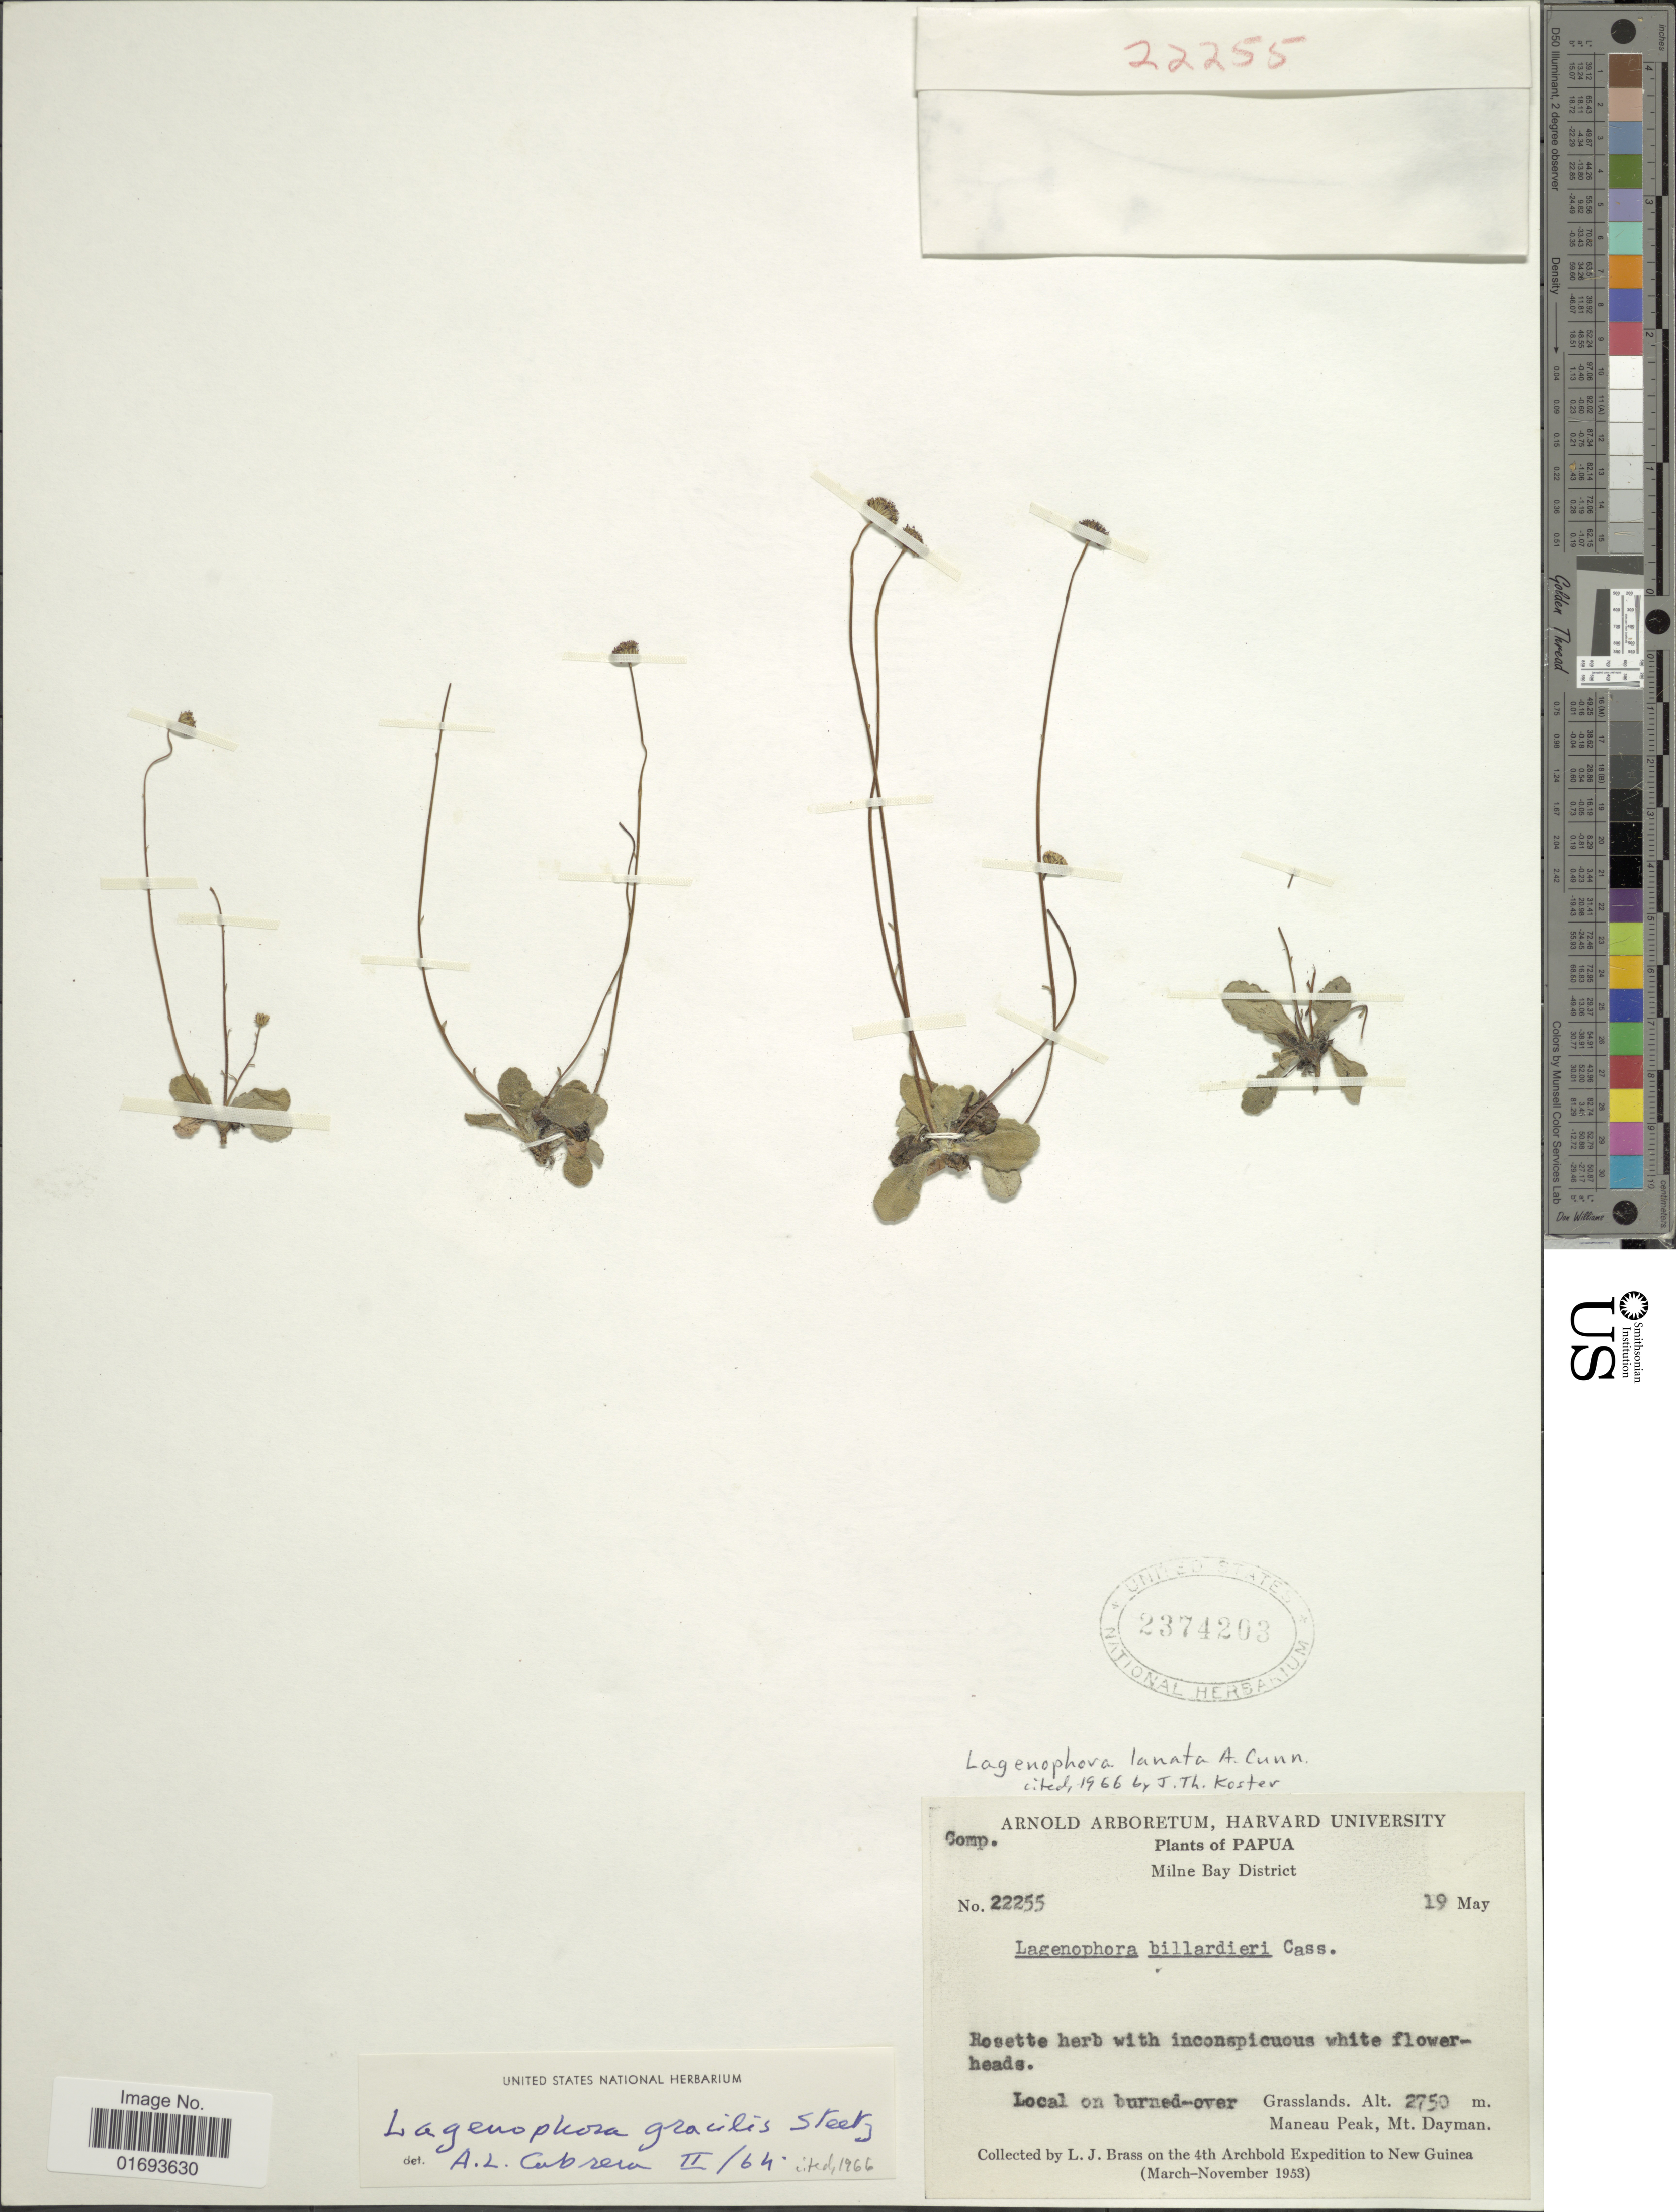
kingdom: Plantae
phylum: Tracheophyta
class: Magnoliopsida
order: Asterales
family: Asteraceae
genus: Lagenophora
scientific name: Lagenophora sublyrata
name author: (Cass.) A.R. Bean & Jian Wang ter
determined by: Wagner, W. L., (BOT), Smithsonian Institution - National Museum of Natural History (UNITED STATES)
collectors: L. J. Brass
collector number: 22255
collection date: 1953-05-19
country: Papua New Guinea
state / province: Milne Bay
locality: Papua, Milne Bay District. Maneau Peak. Mt. Dayman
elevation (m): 2750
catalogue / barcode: US 2374203